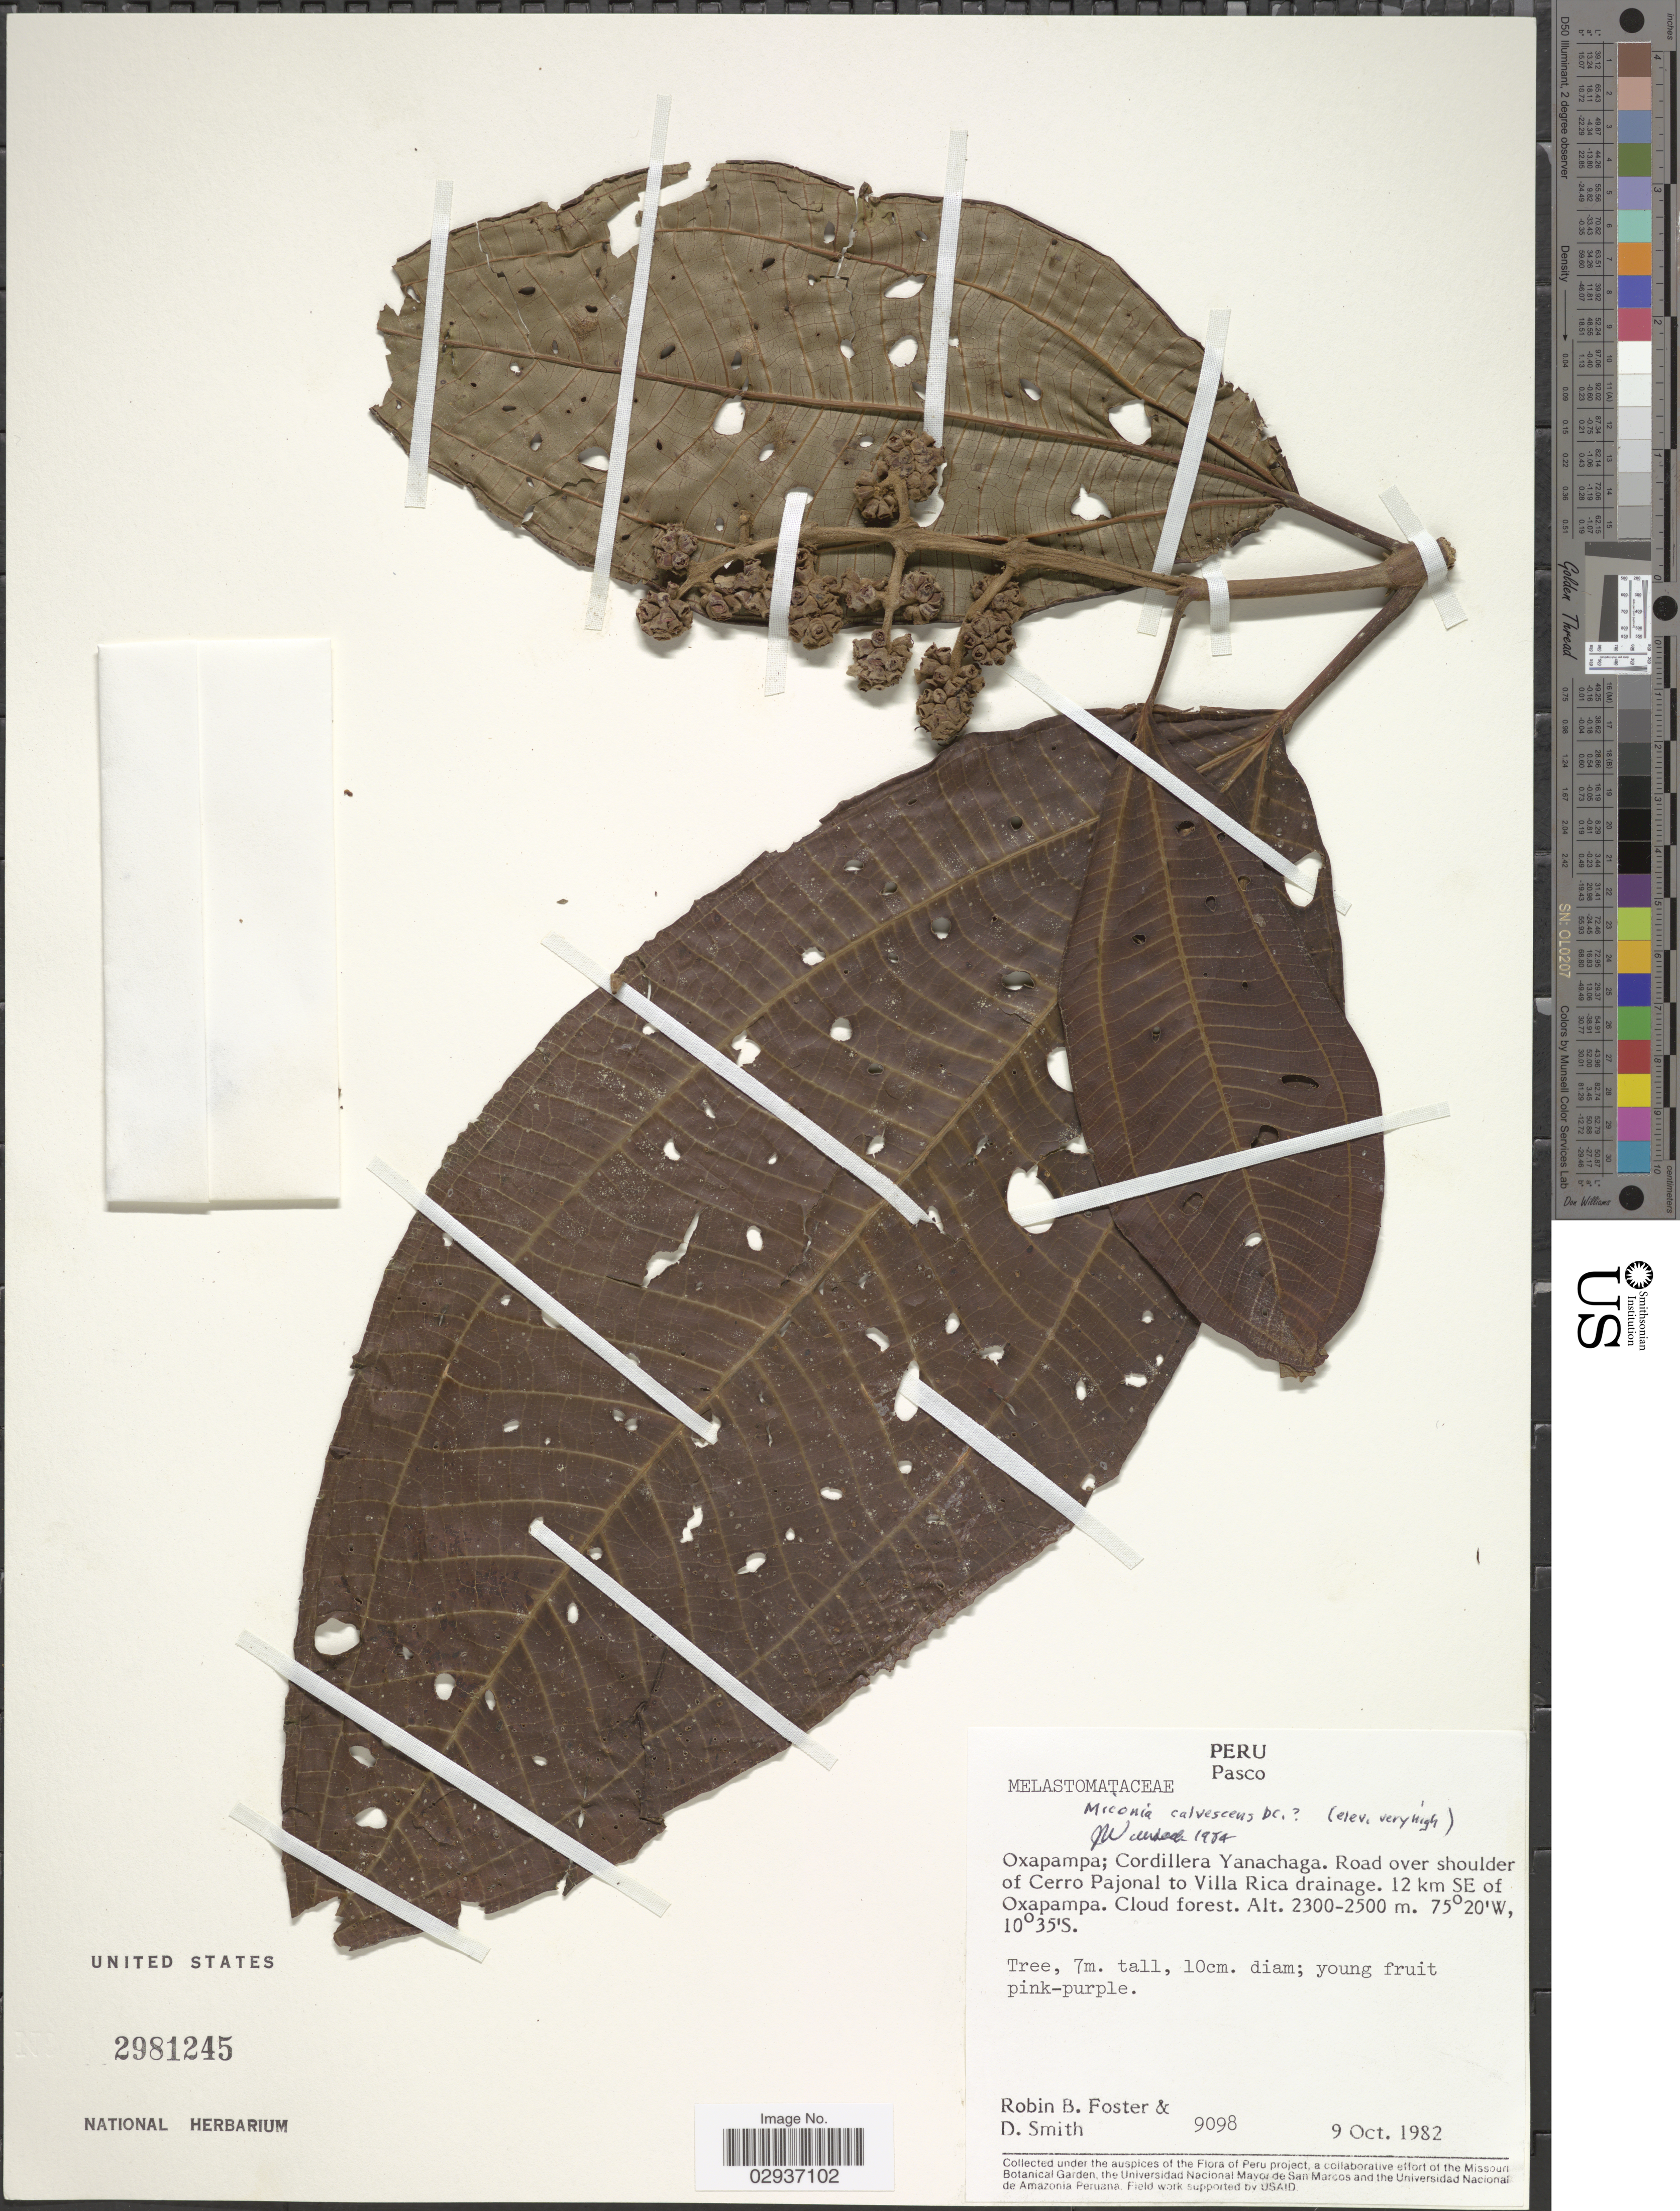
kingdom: Plantae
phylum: Tracheophyta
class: Magnoliopsida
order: Myrtales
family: Melastomataceae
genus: Miconia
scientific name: Miconia calvescens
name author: DC.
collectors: R. B. Foster & D. Smith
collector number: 9098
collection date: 1982-10-09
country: Peru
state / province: Pasco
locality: Oxapampa; Cordillera Yanachaga. Road over shoulder of Cero Pajonal to Villa Rica drainage. 12 km SE of Oxapampa.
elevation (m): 2300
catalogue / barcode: US 2981245